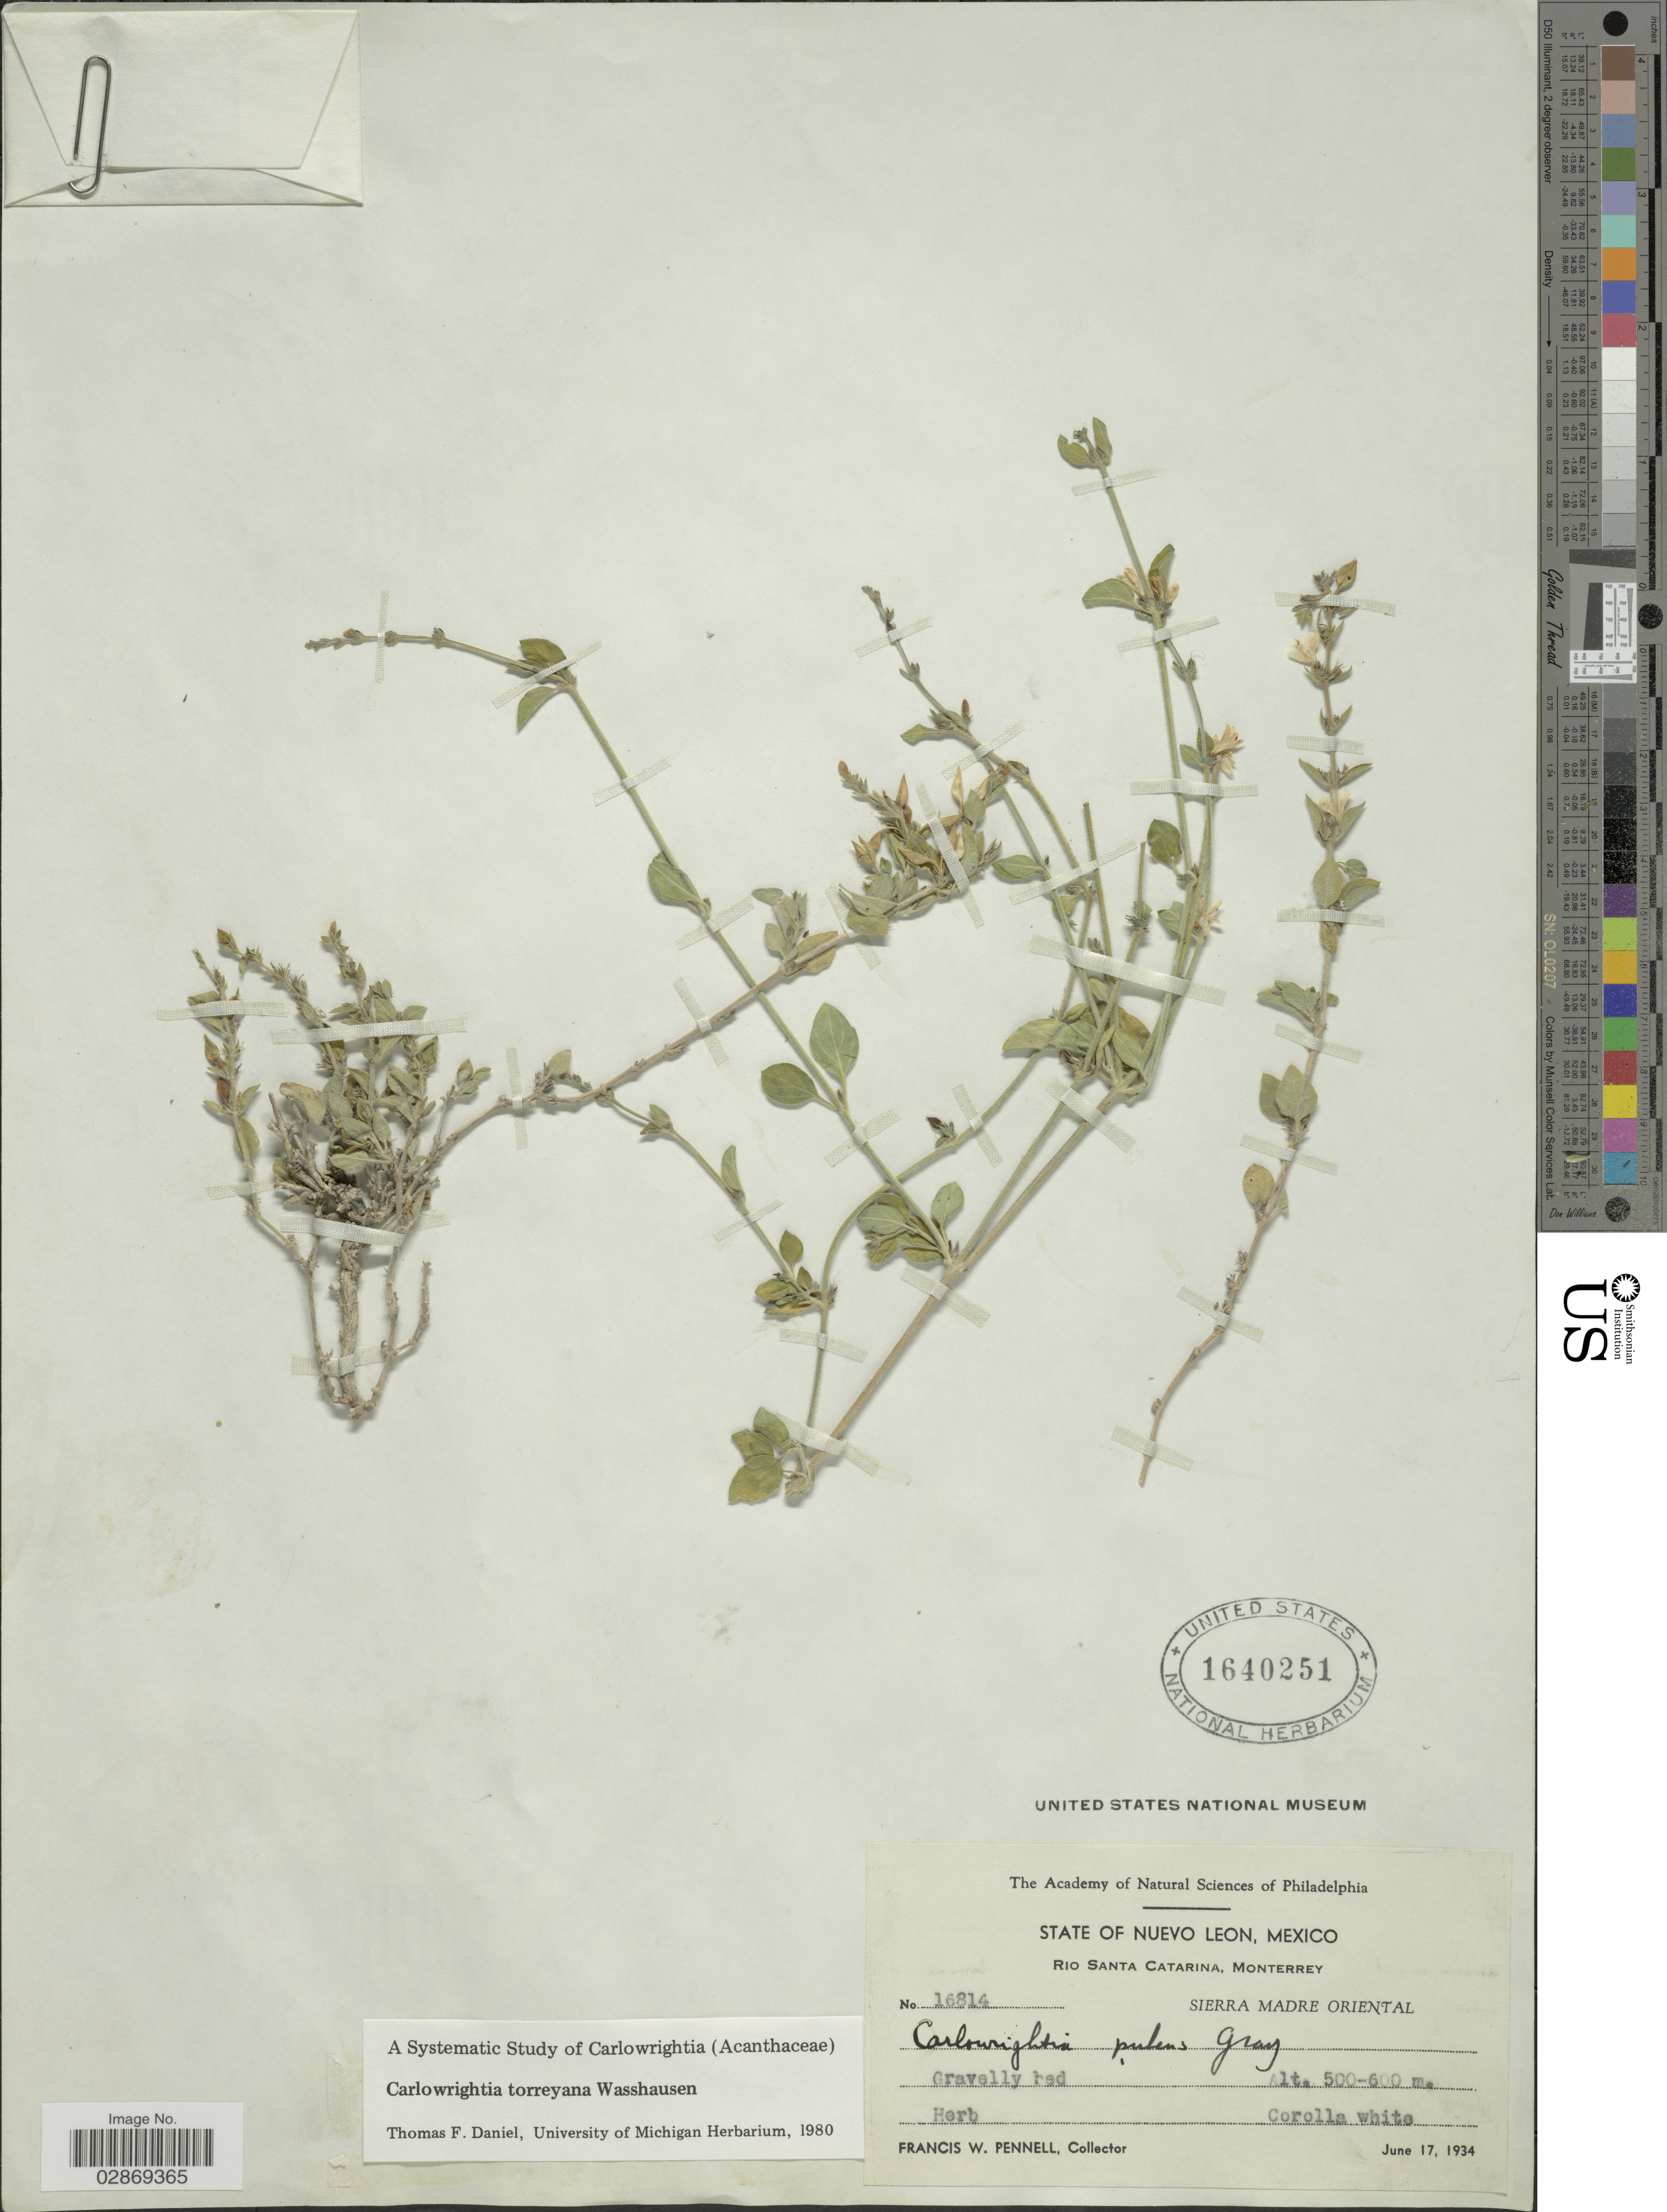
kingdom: Plantae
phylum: Tracheophyta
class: Magnoliopsida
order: Lamiales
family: Acanthaceae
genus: Carlowrightia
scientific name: Carlowrightia torreyana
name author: Wassh.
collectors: F. W. Pennell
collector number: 16814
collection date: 1934-06-17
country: Mexico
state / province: Nuevo León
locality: Rio Santa Catarina, Monterrey, Sierra Madre Oriental.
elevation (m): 500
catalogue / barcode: US 1640251